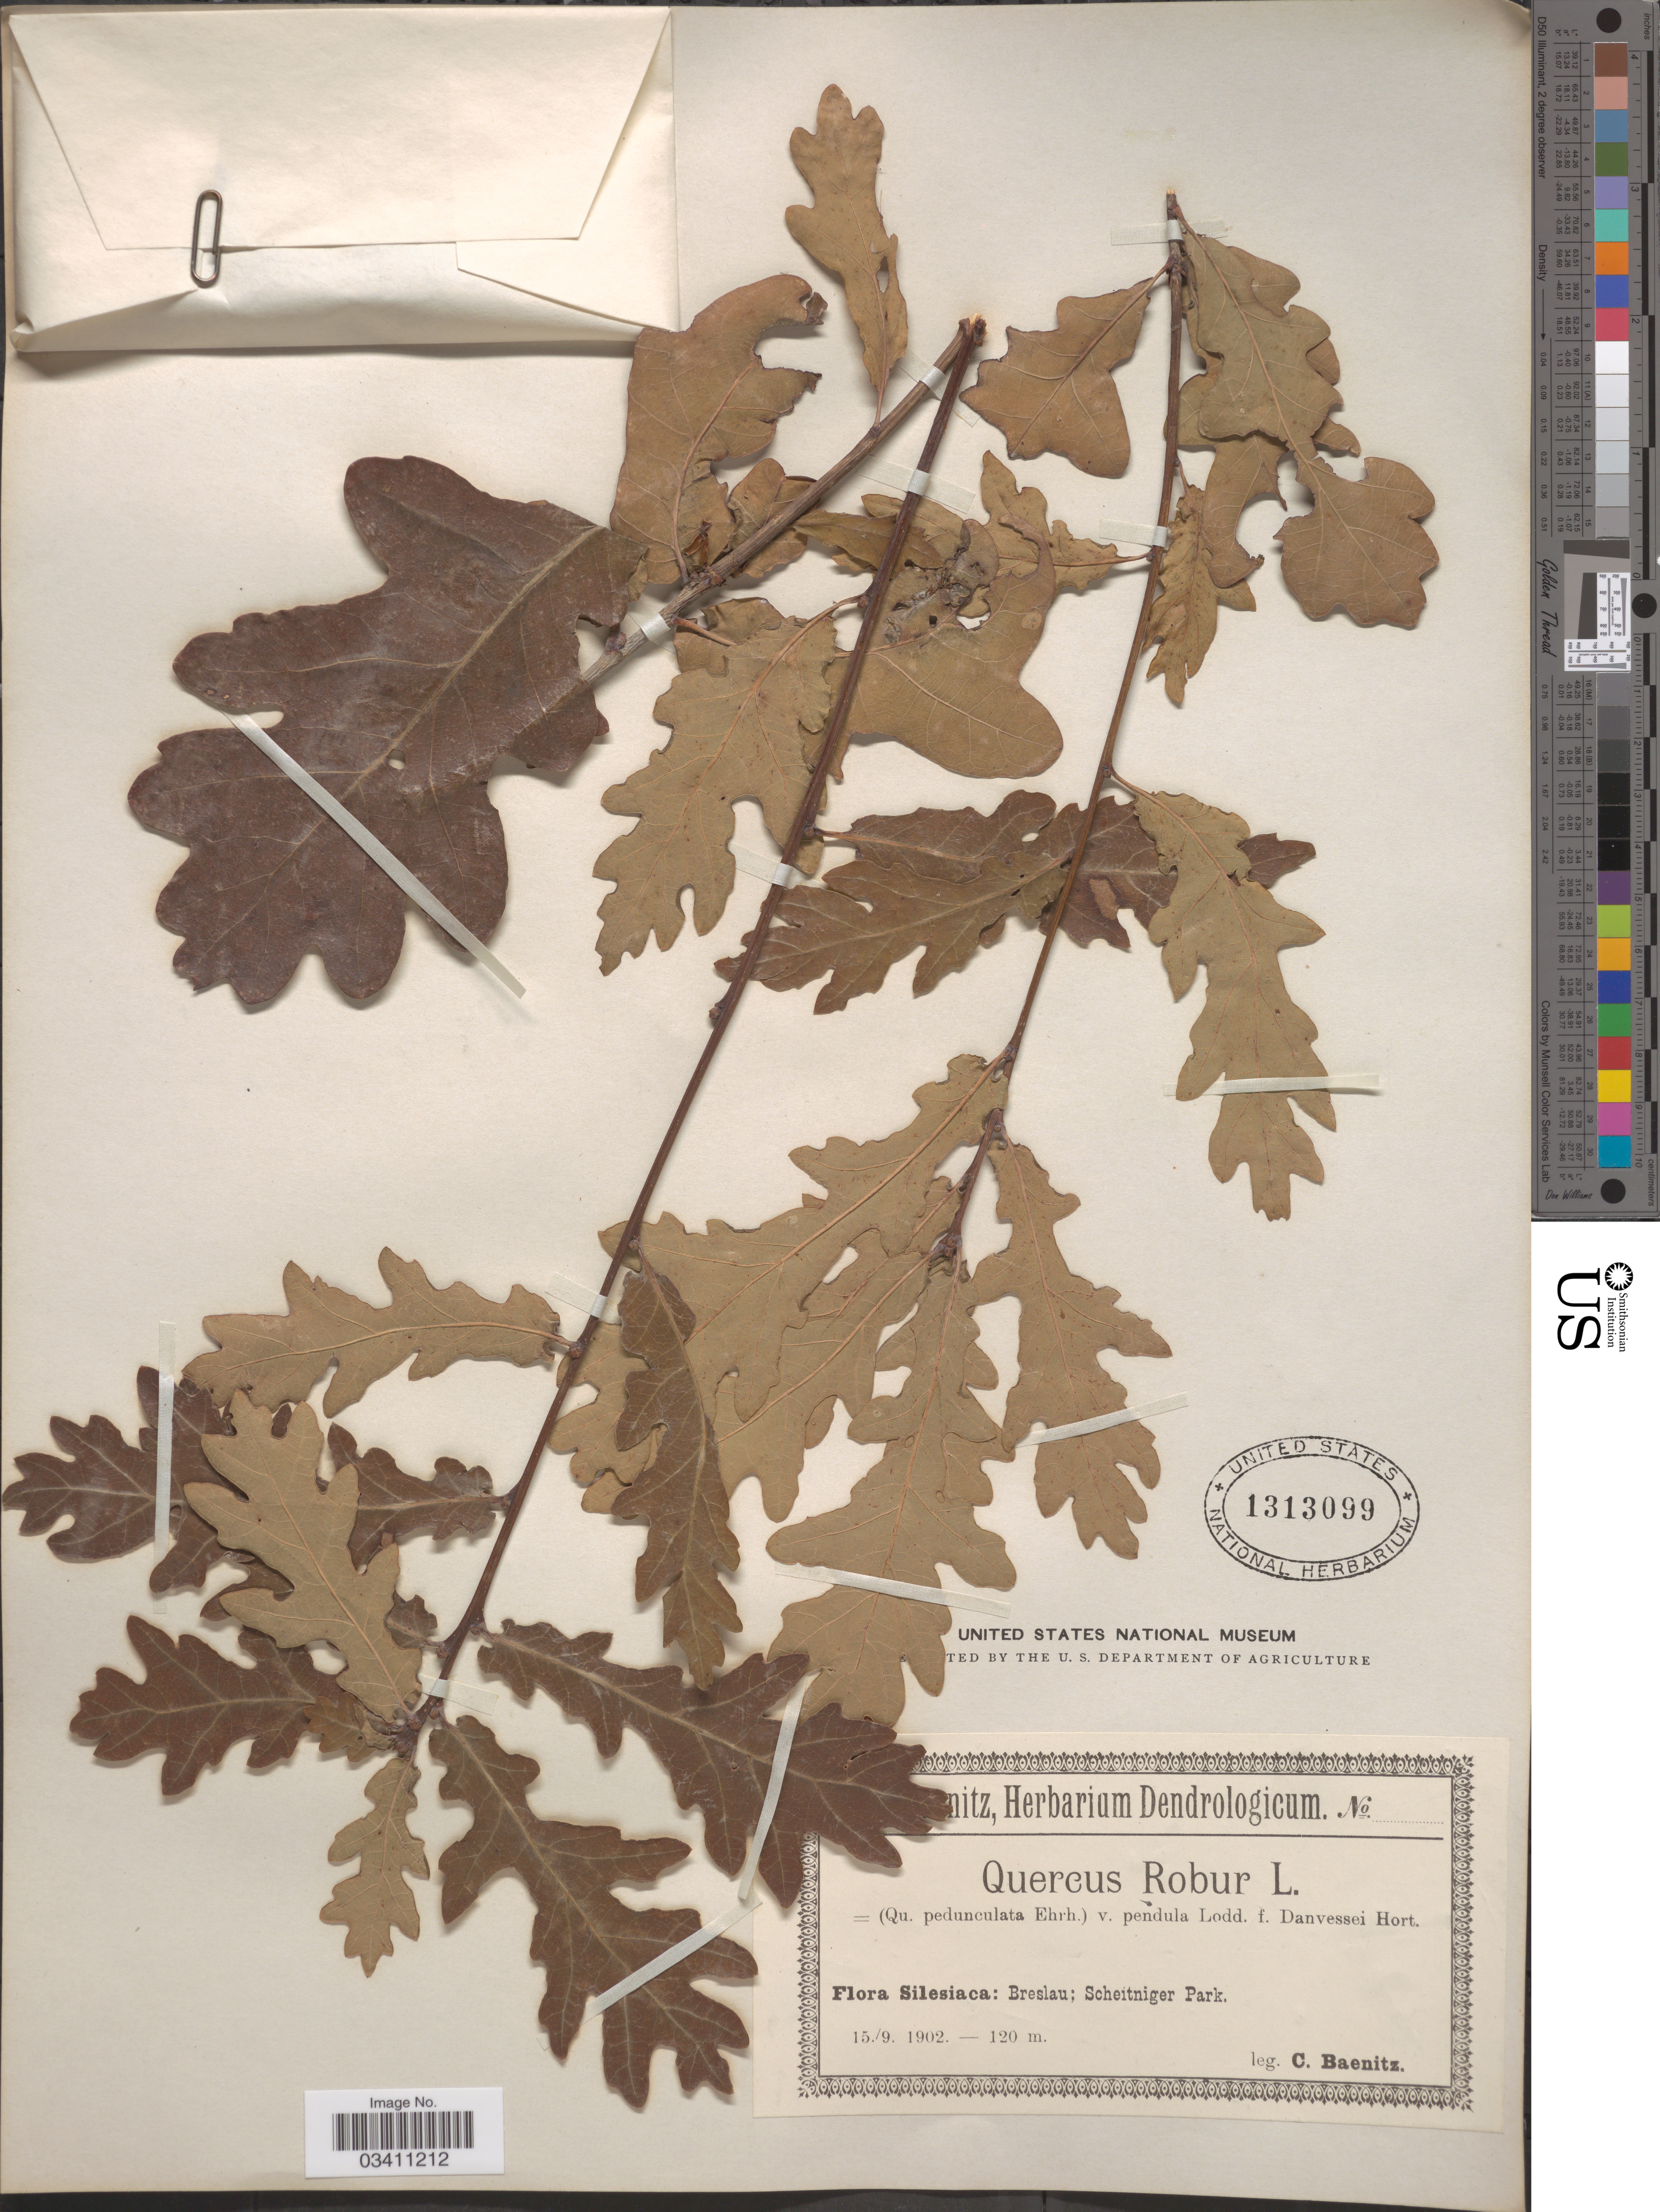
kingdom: Plantae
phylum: Tracheophyta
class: Magnoliopsida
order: Fagales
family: Fagaceae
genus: Quercus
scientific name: Quercus robur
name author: L.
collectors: C. G. Baenitz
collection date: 1902-09-15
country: Poland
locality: Silesiaca: Breslau; Scheitniger Park.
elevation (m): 120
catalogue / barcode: US 1313099